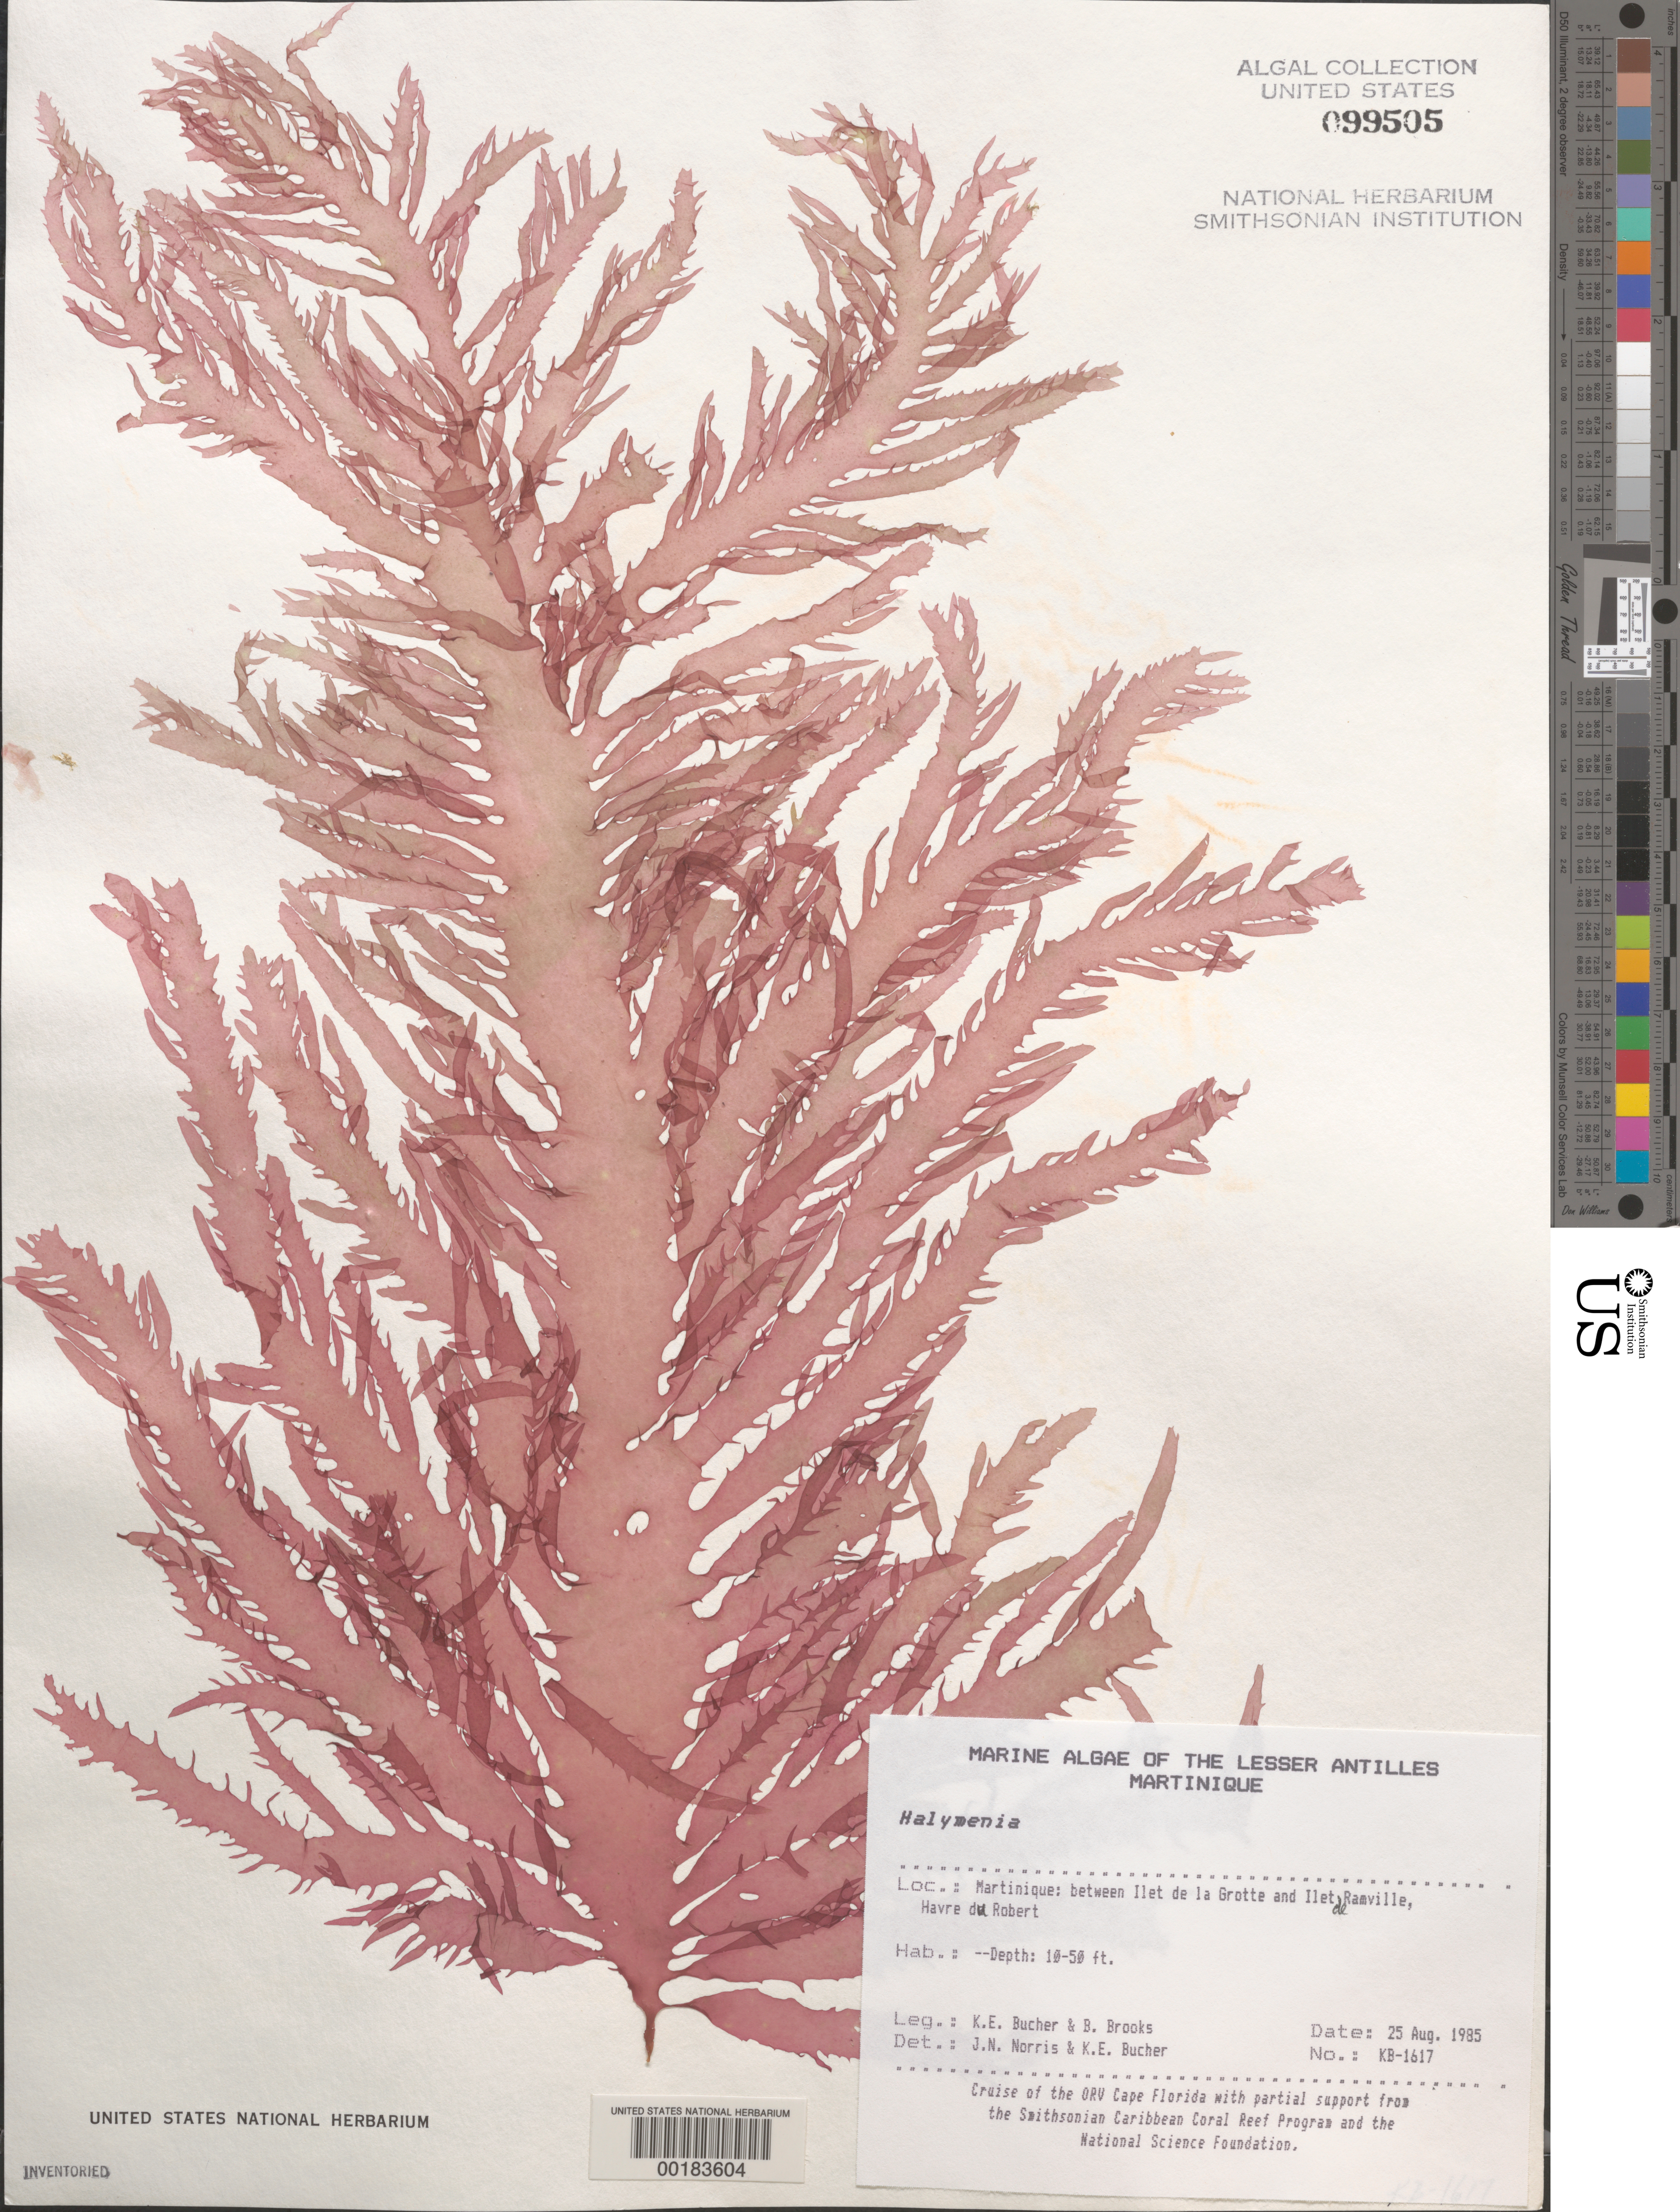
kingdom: Plantae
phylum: Rhodophyta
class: Florideophyceae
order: Halymeniales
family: Halymeniaceae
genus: Halymenia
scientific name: Halymenia sp.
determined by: Norris, J. N.; Bucher, K. E.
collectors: K. E. Bucher & B. Brooks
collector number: Kb-1617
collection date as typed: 25 Aug 1985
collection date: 1985-08-25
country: Martinique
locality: Between Ilet de la Grotte and Ilet de Ramville, Havre du Robert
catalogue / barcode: US 99505